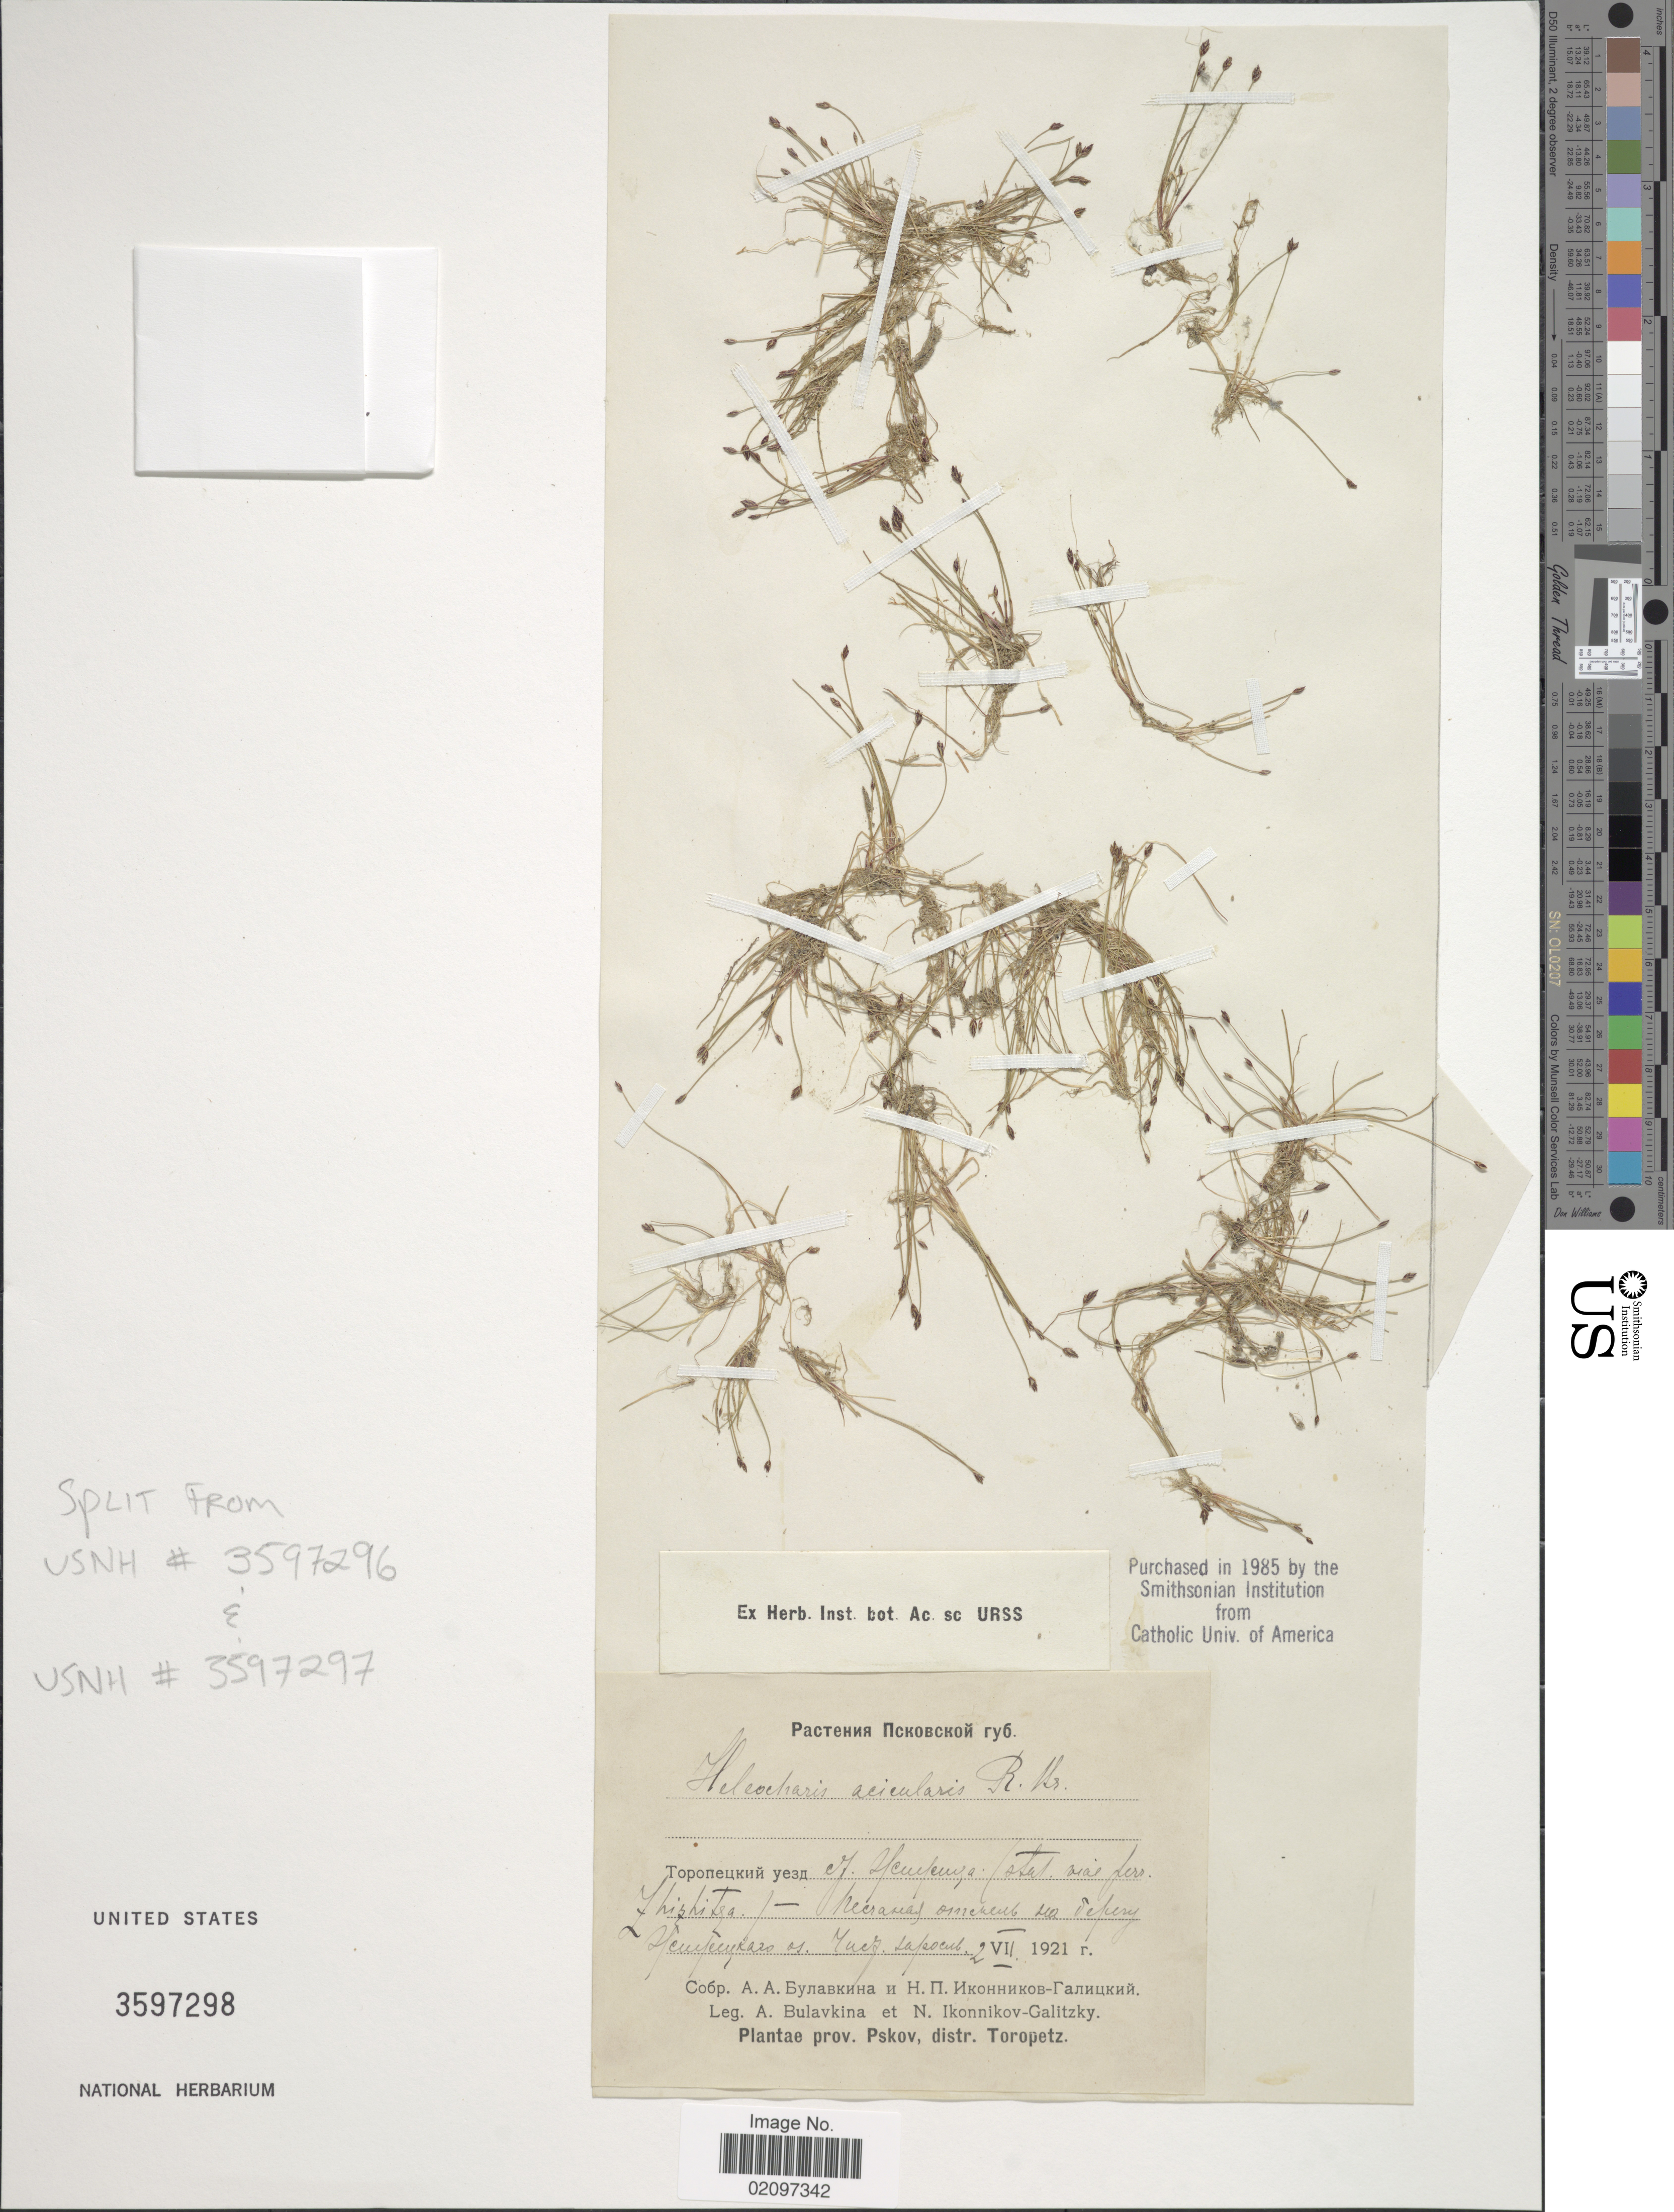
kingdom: Plantae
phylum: Tracheophyta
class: Liliopsida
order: Poales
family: Cyperaceae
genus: Eleocharis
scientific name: Eleocharis acicularis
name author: (L.) Roem. & Schult.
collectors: A. Bulavkina & N. Ikkonikov-Galizky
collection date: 1921-07-02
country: Russian Federation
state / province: Pskov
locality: Plantae prov. Pzkov, distr. Toropetz. Topo [illegible text] X.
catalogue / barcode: US 3597298